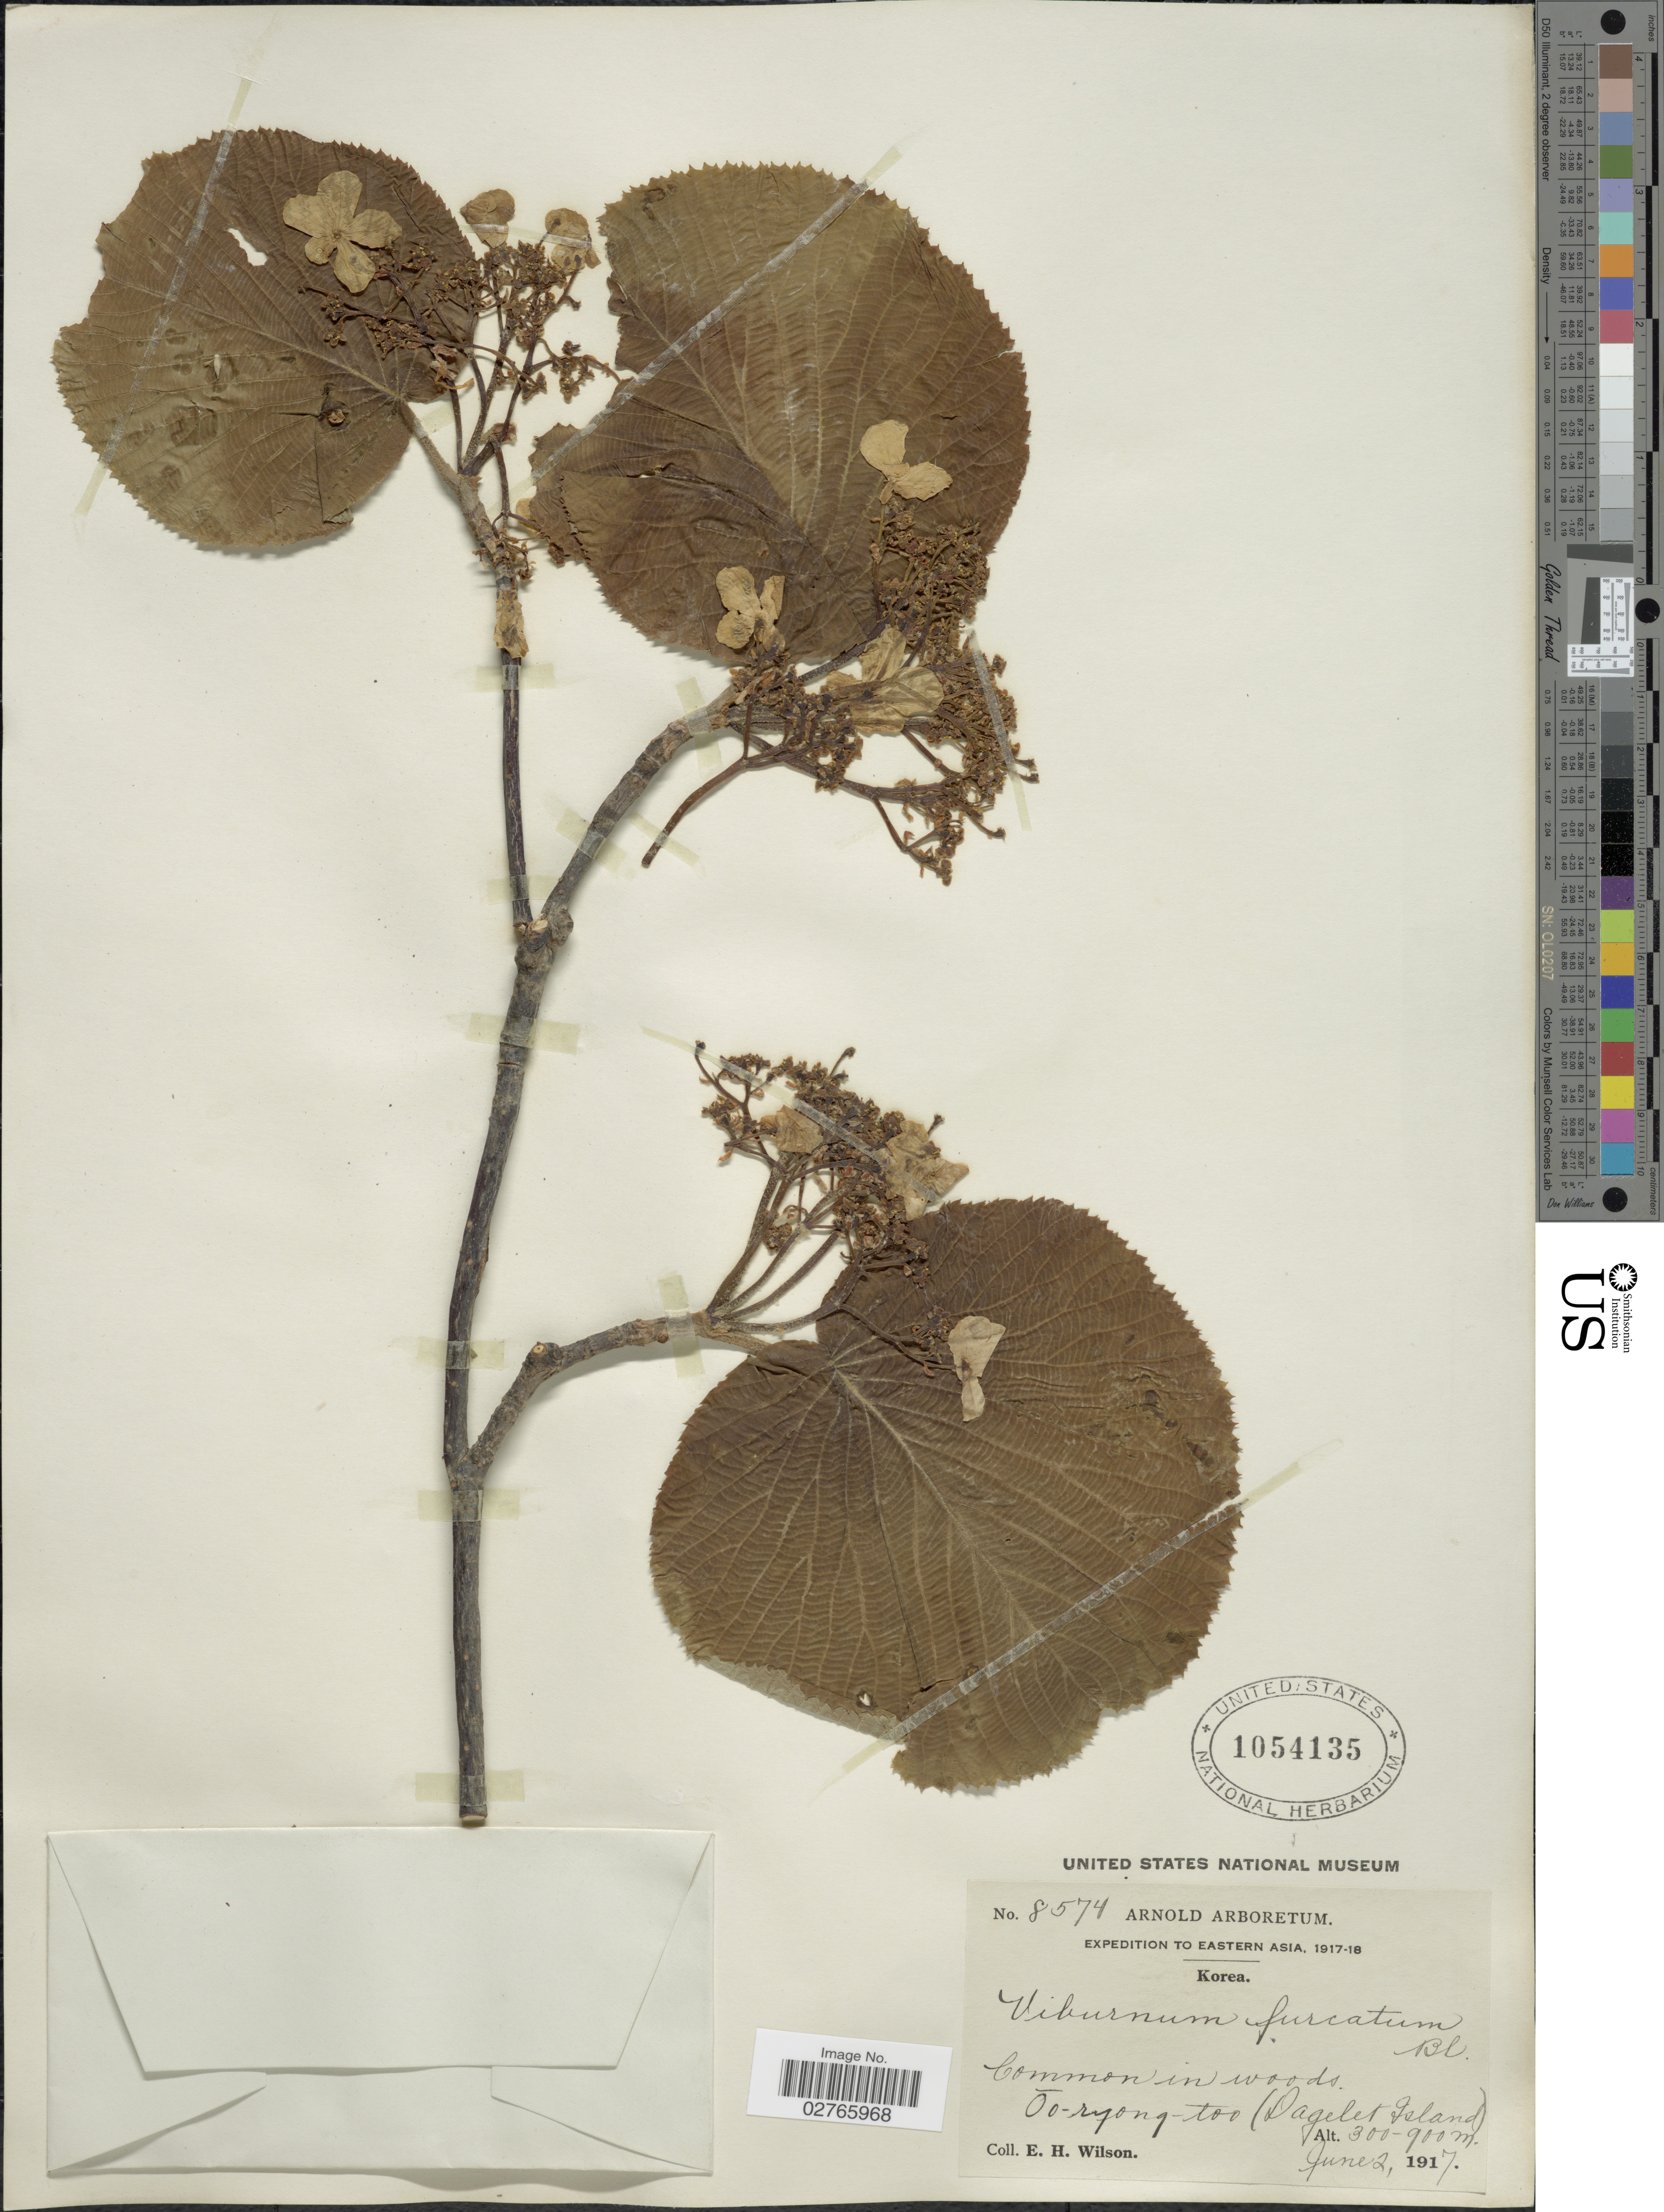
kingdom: Plantae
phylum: Tracheophyta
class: Magnoliopsida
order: Dipsacales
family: Viburnaceae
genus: Viburnum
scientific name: Viburnum furcatum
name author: Blume ex Maxim.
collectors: E. Wilson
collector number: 8574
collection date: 1917-06-02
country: South Korea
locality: Eastern Asia. Ulleungdo (Dagelet Island)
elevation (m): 300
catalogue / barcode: US 1054135